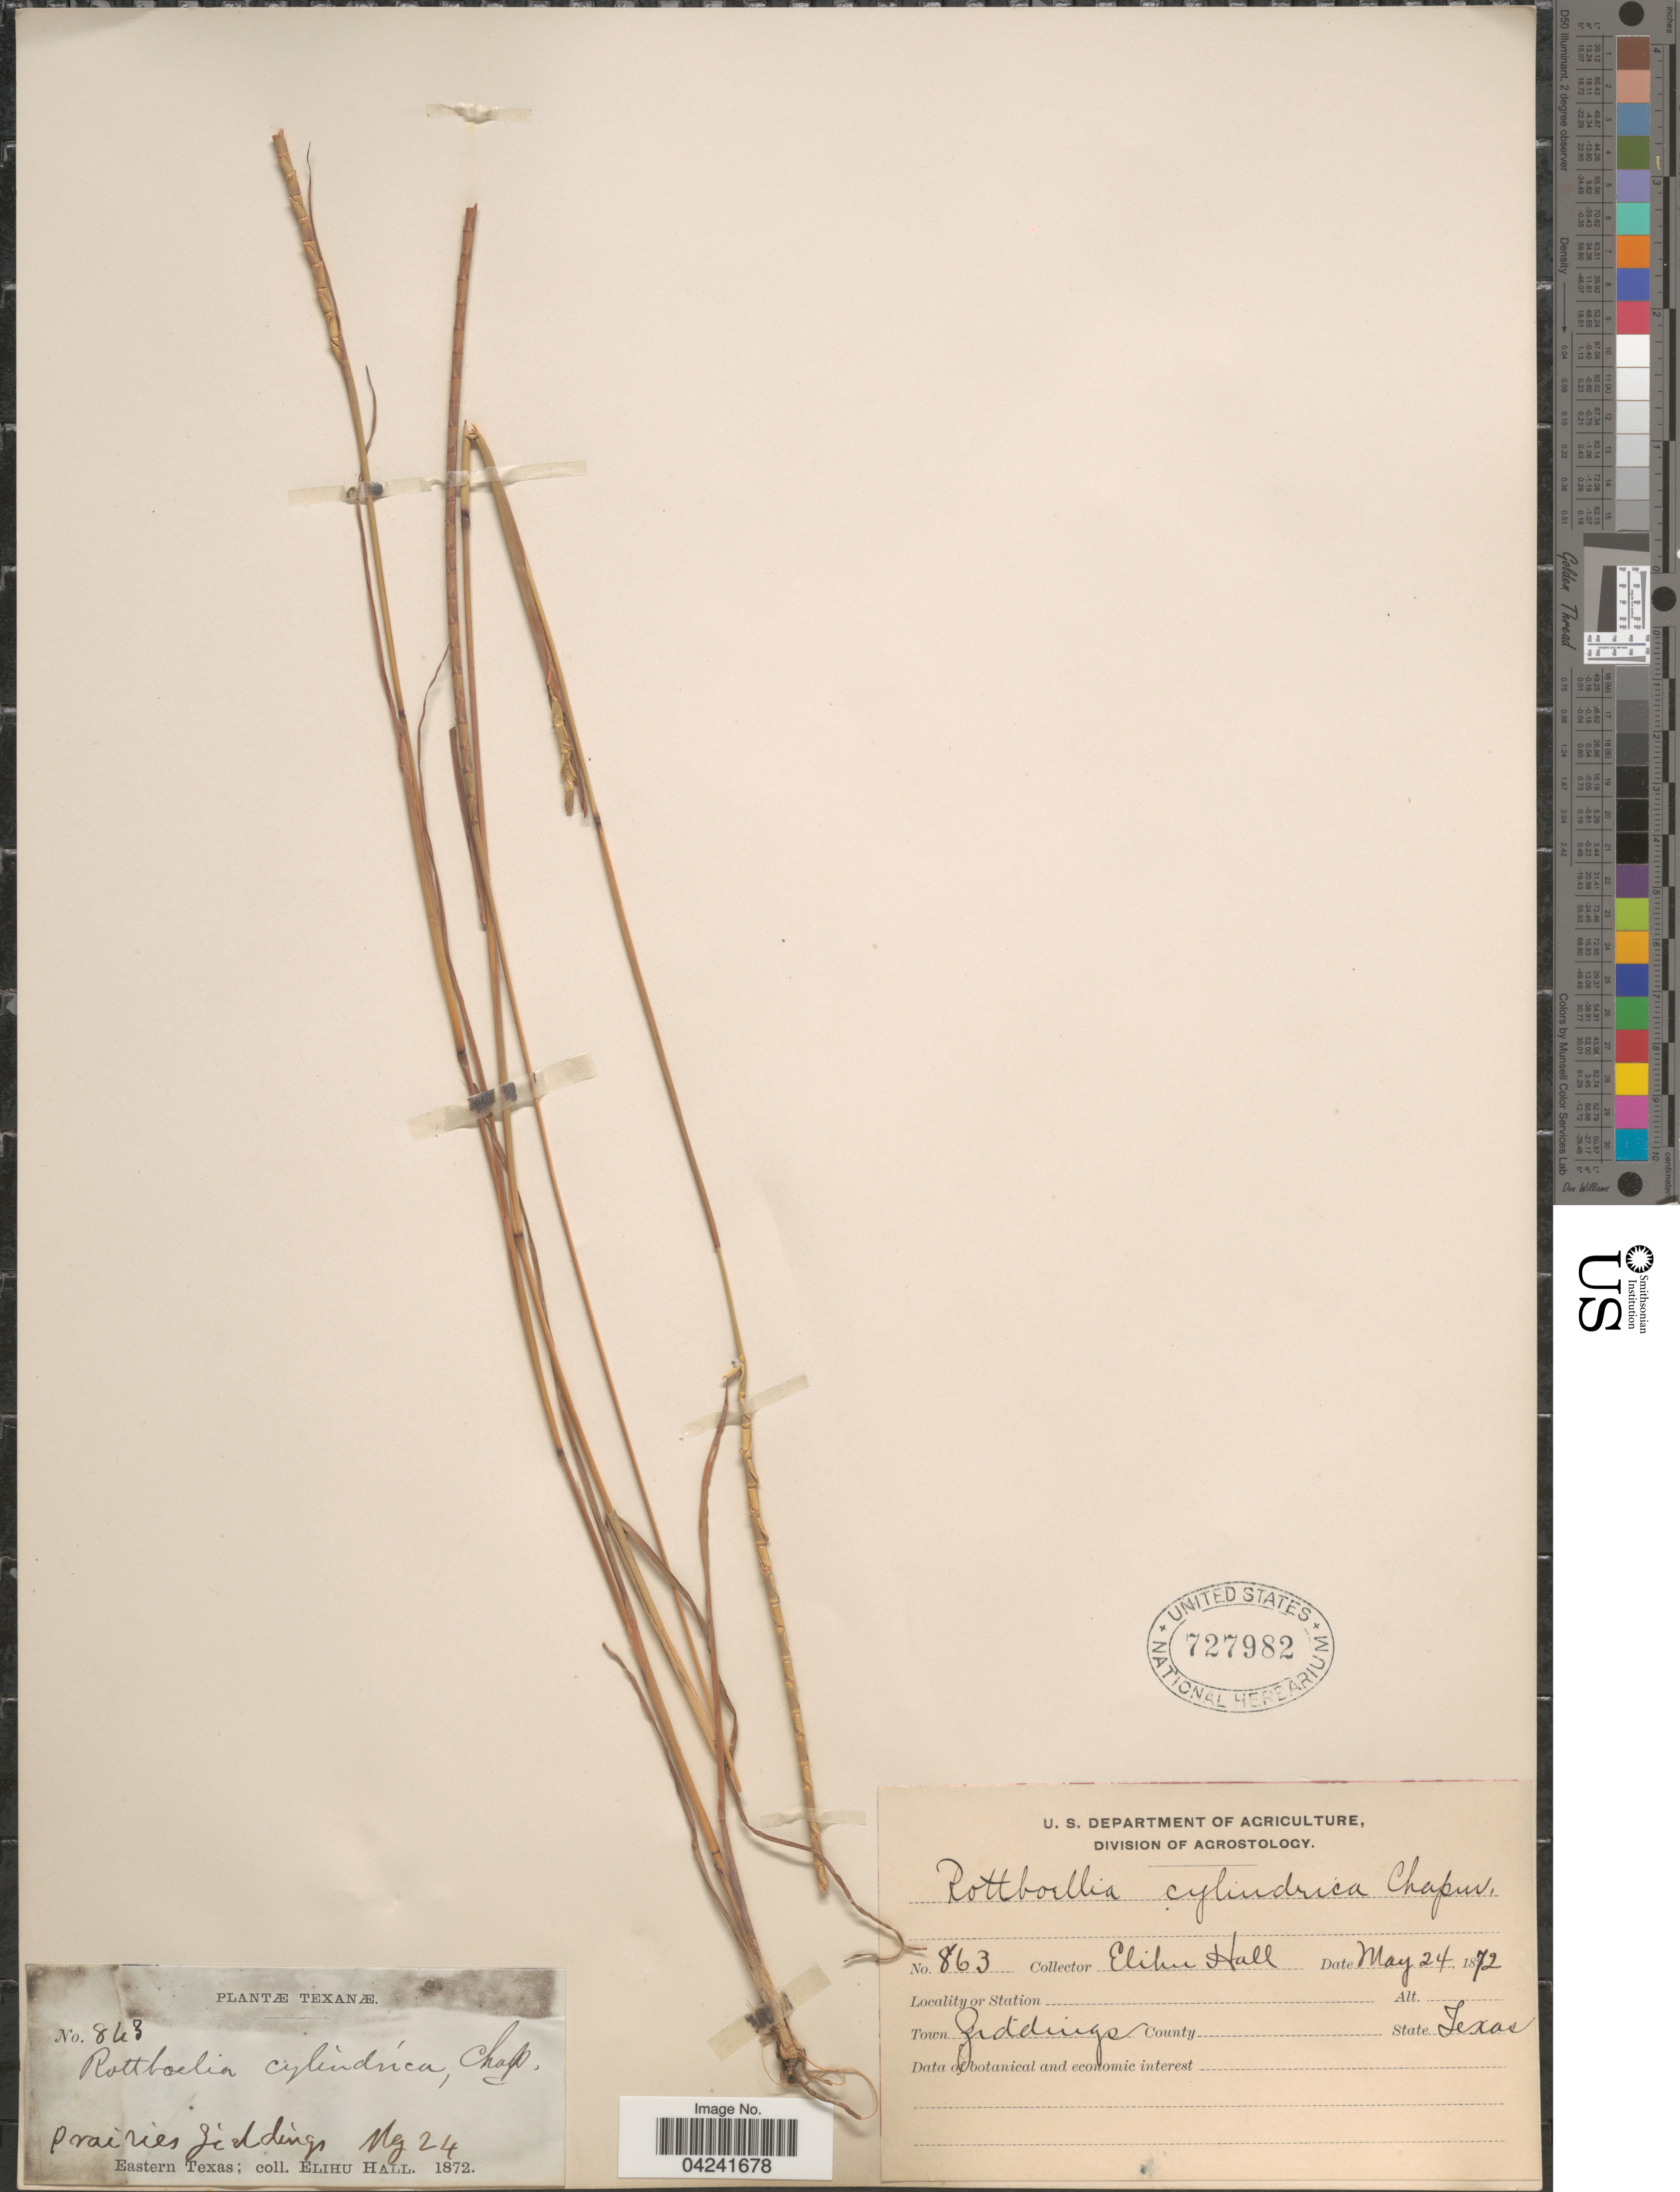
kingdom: Plantae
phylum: Tracheophyta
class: Liliopsida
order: Poales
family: Poaceae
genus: Mnesithea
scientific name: Mnesithea cylindrica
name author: (Michx.) de Koning & Sosef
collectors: E. Hall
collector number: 843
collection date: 1872-05-24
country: United States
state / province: Texas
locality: Town Giddings. Eastern Texas.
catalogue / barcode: US 727982